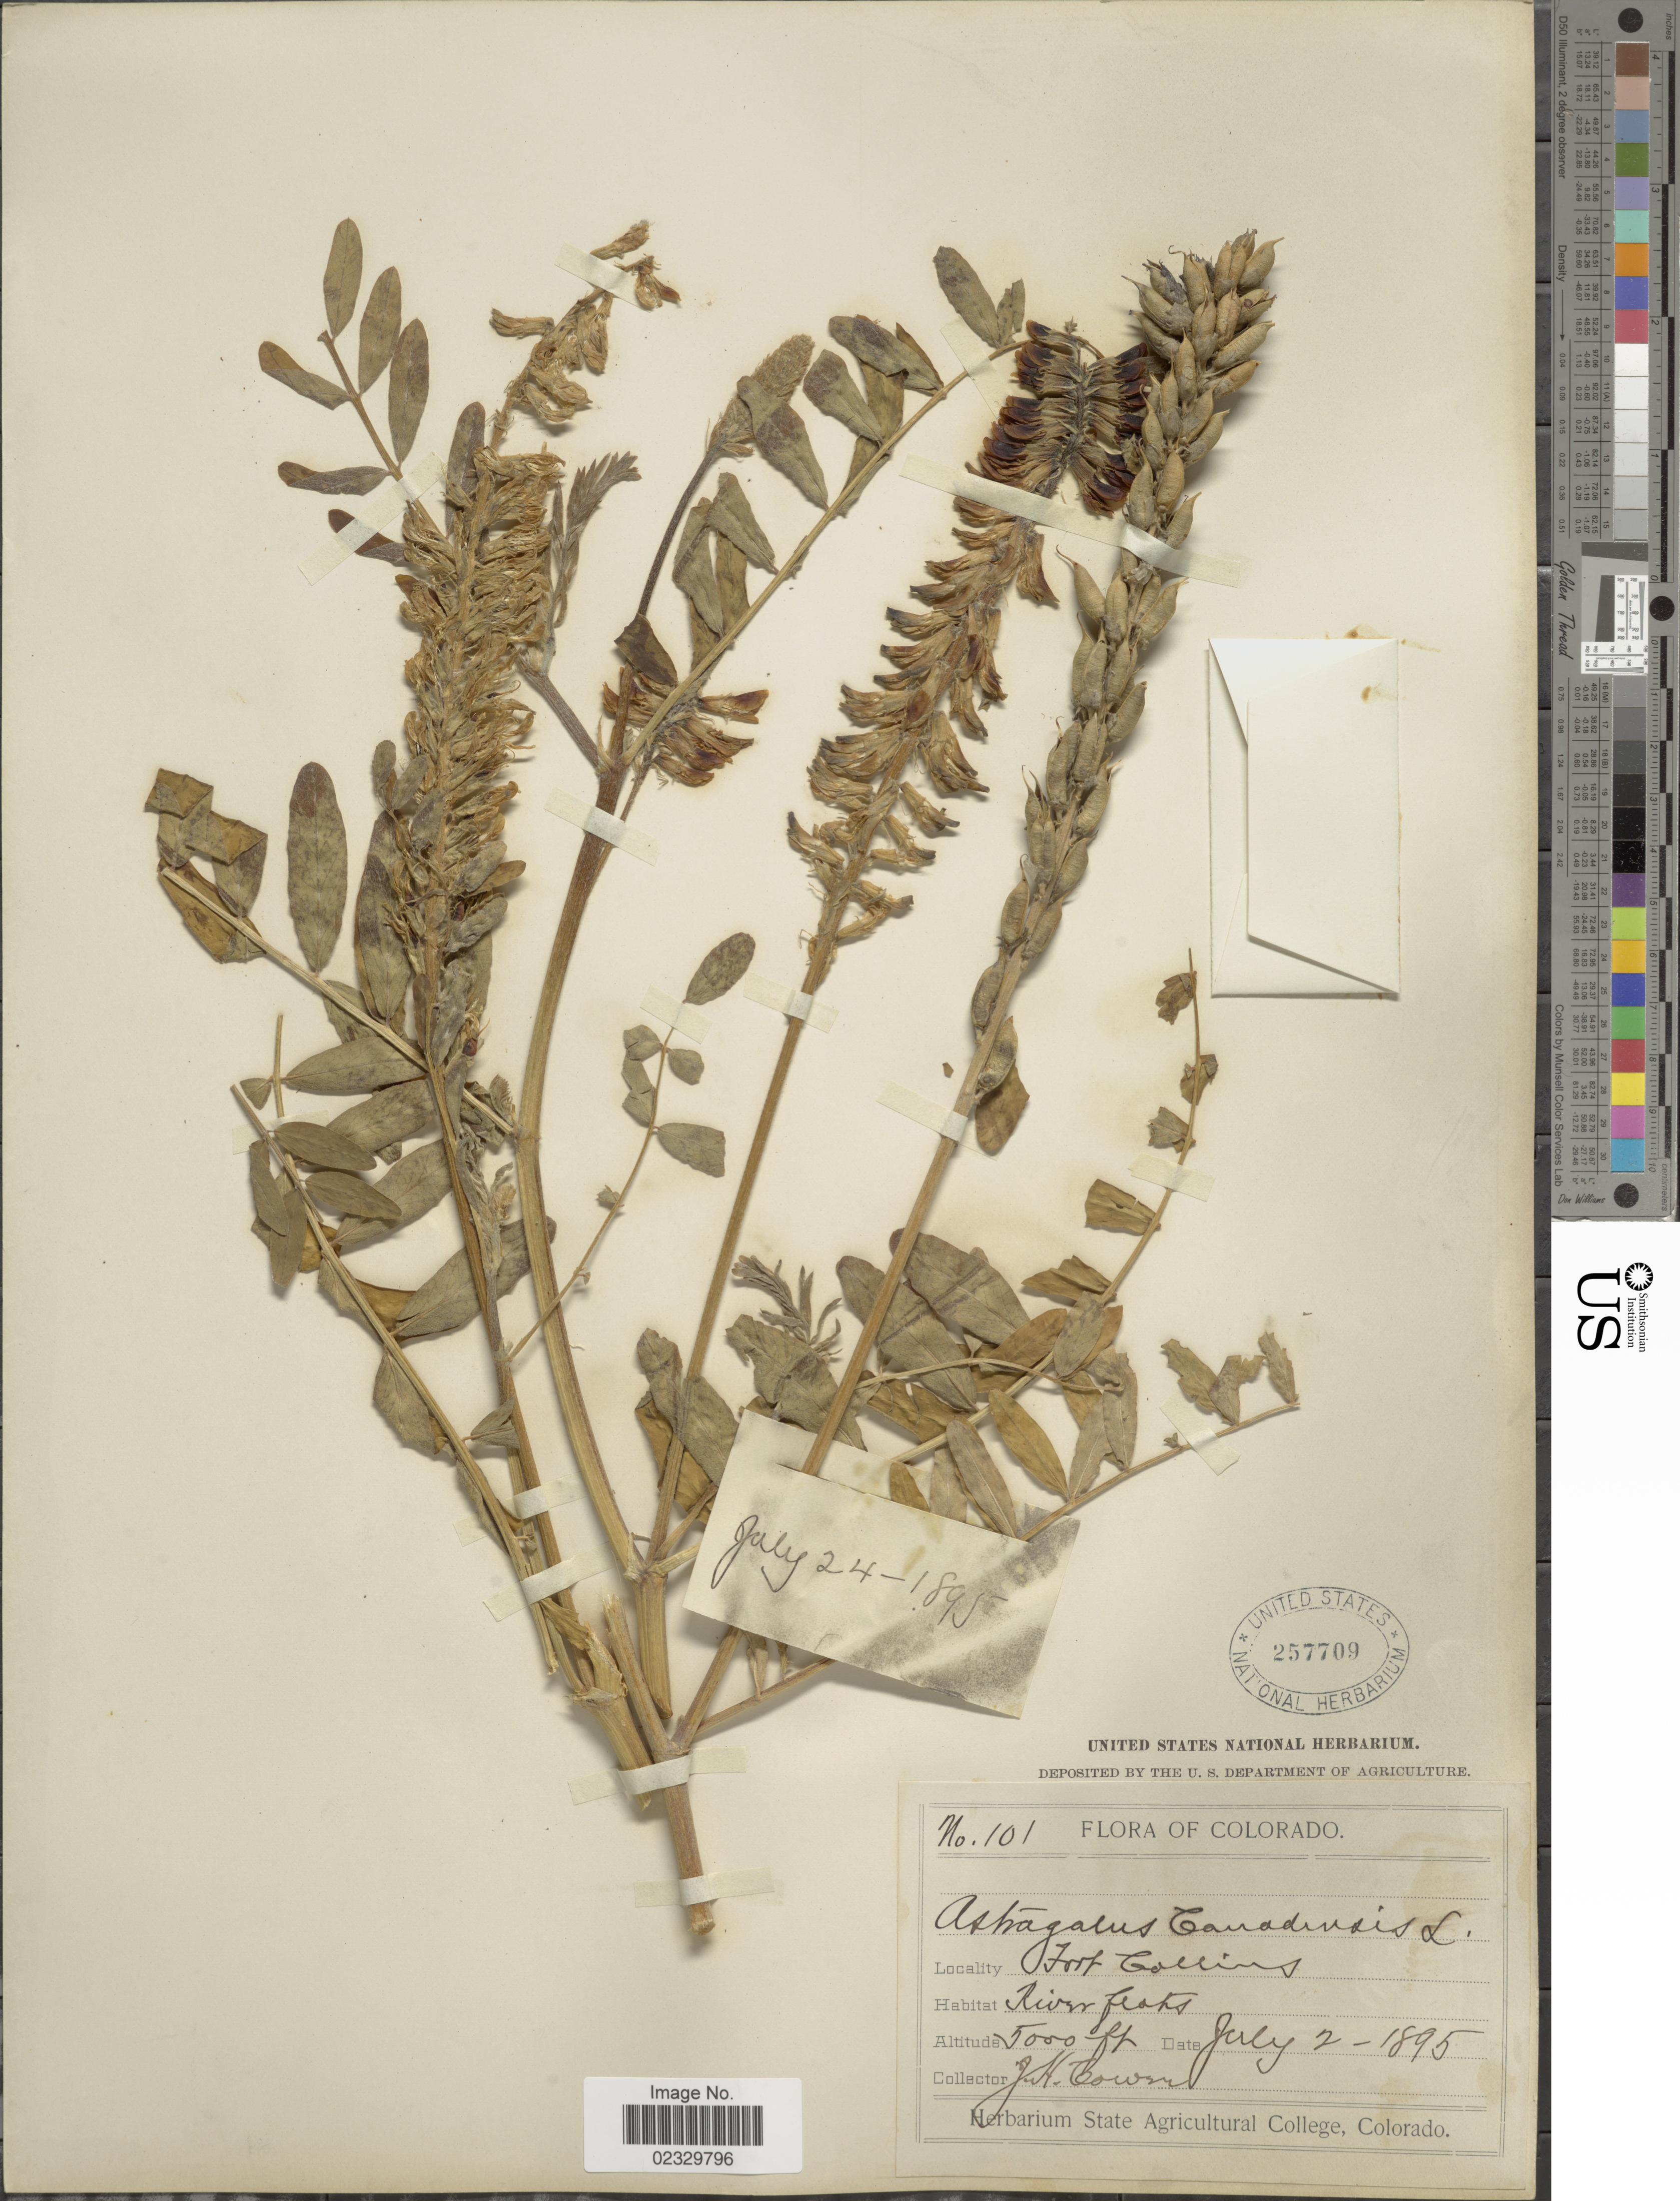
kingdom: Plantae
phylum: Tracheophyta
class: Magnoliopsida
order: Fabales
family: Fabaceae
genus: Astragalus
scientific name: Astragalus canadensis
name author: L.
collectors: J. H. Cowan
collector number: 101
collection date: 1895-07-02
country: United States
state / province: Colorado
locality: Fort Collins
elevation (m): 1524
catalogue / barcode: US 257709